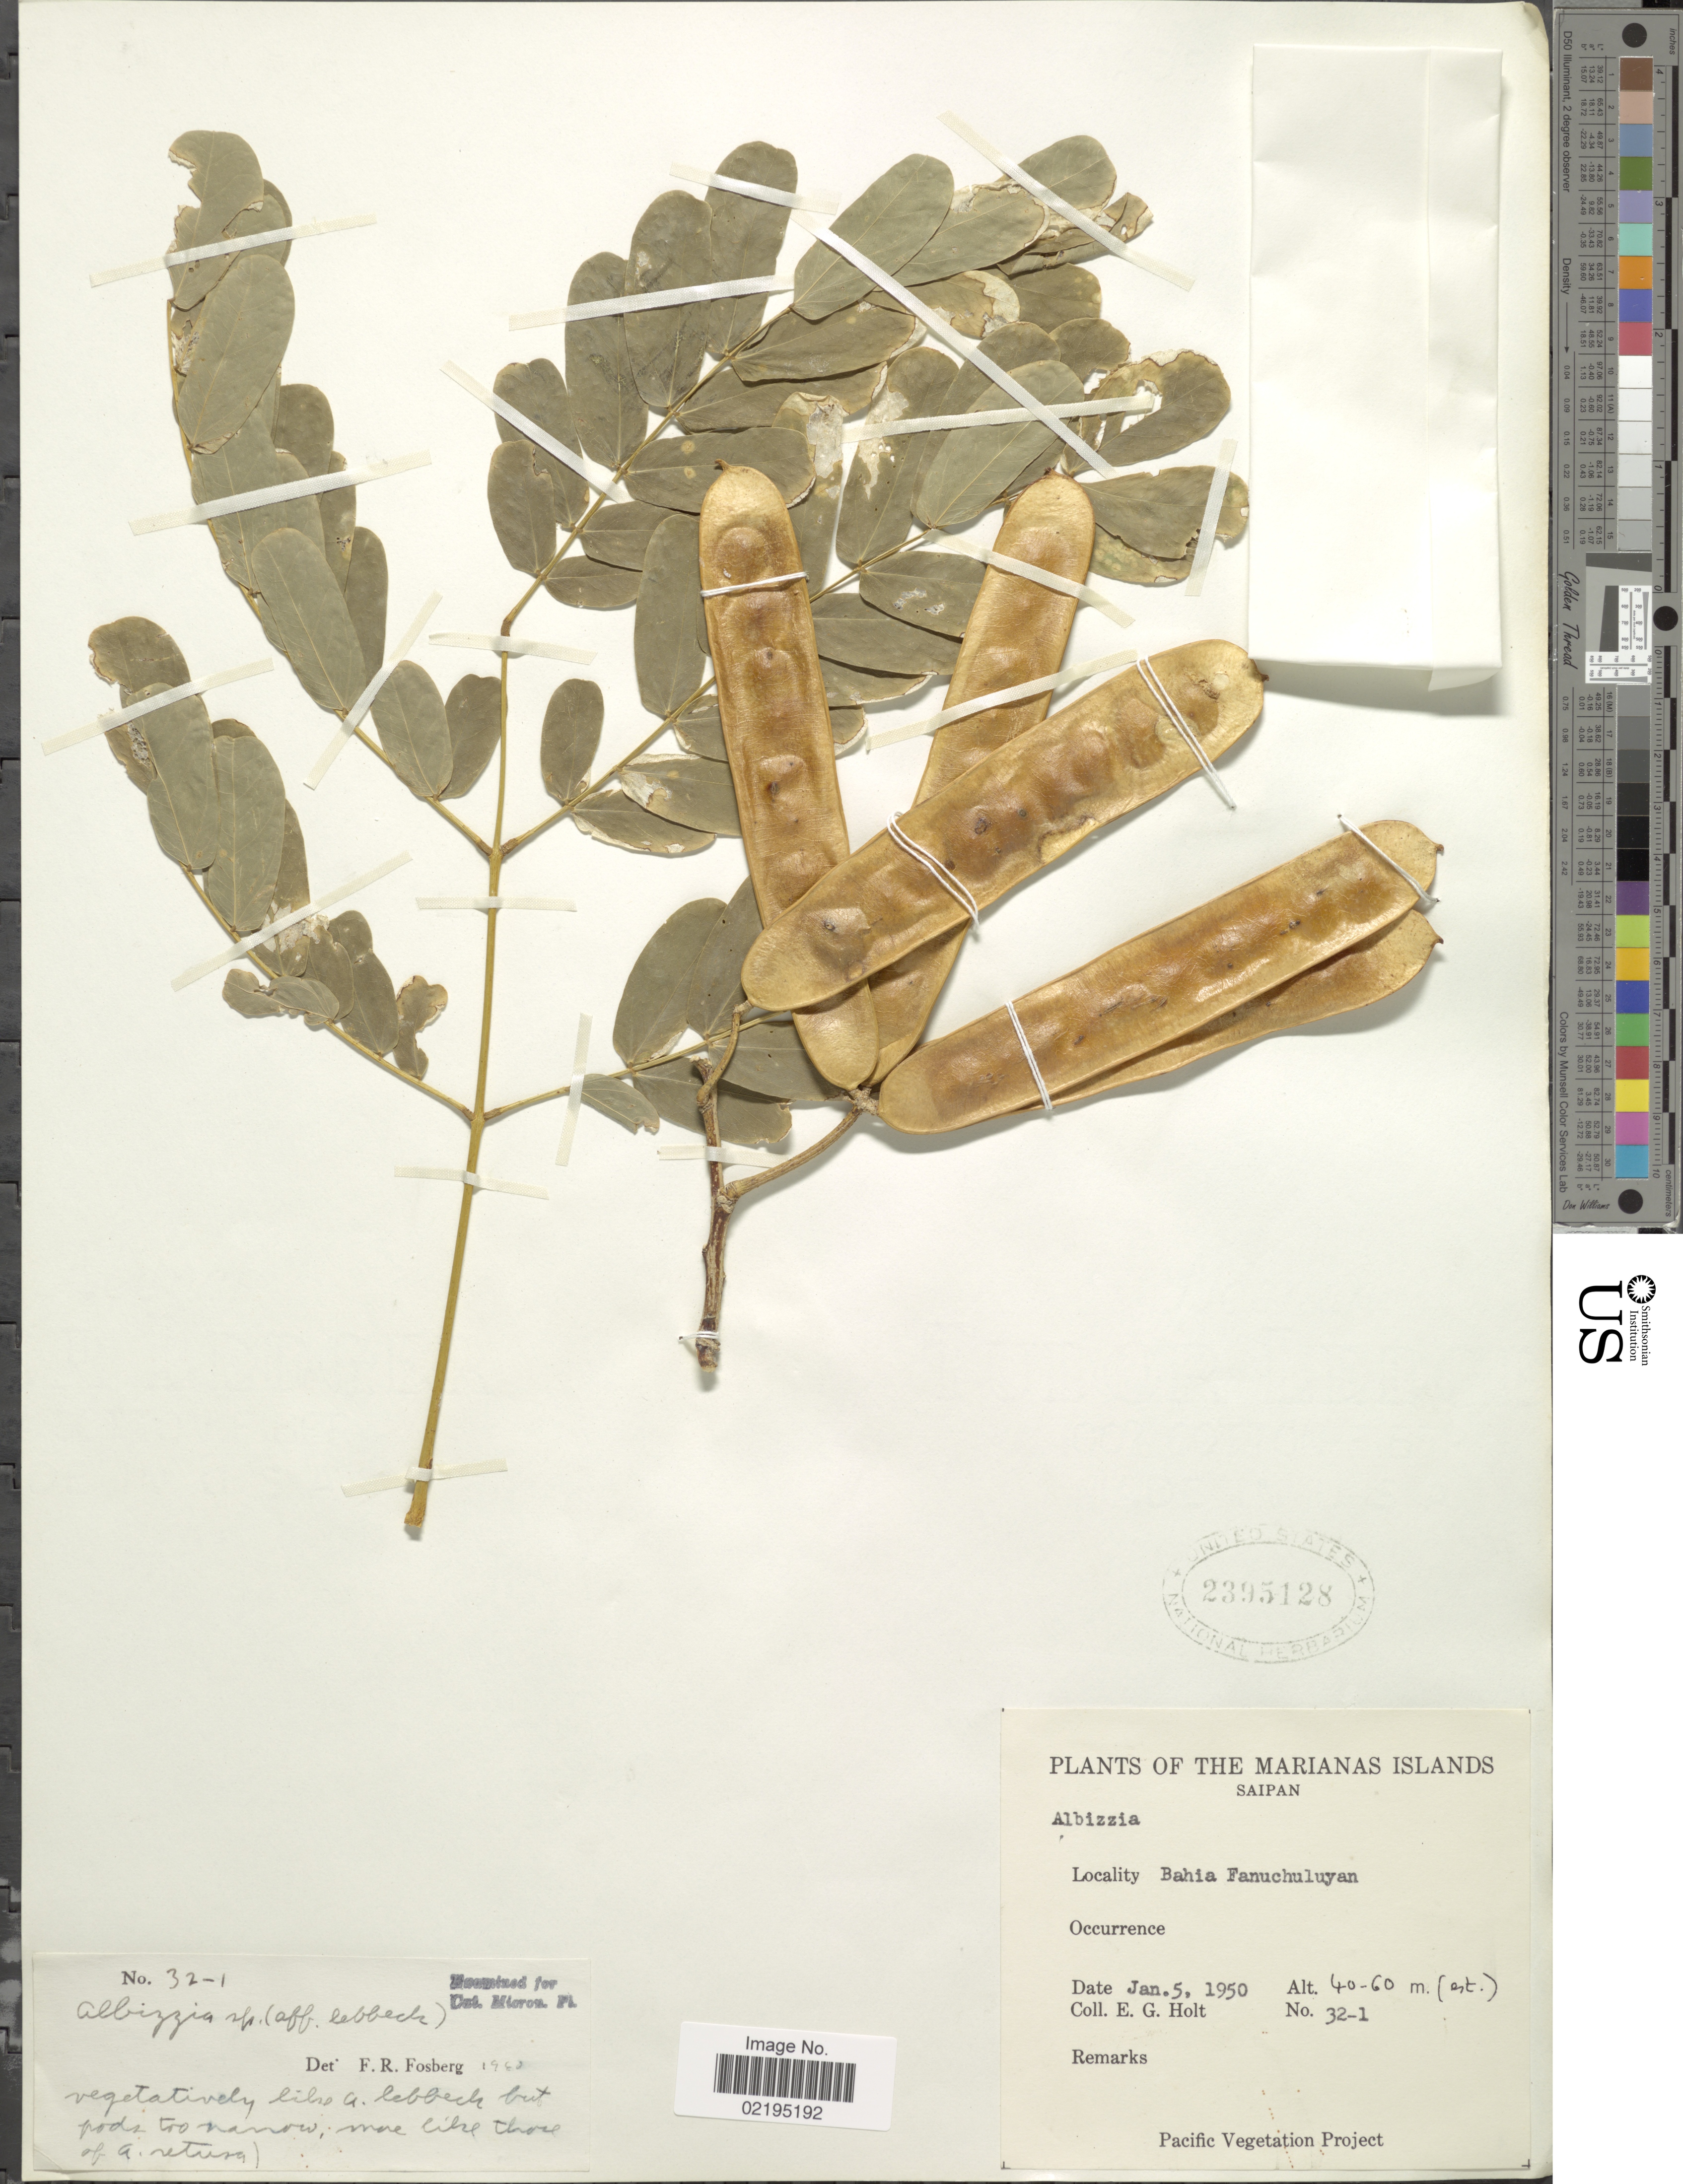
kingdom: Plantae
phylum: Tracheophyta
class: Magnoliopsida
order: Fabales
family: Fabaceae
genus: Albizia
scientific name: Albizia sp.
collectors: E. G. Holt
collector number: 32-1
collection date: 1950-01-05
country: Northern Mariana Islands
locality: Saipan, Bahia Fanuchuluyan.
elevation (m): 40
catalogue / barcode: US 2395128